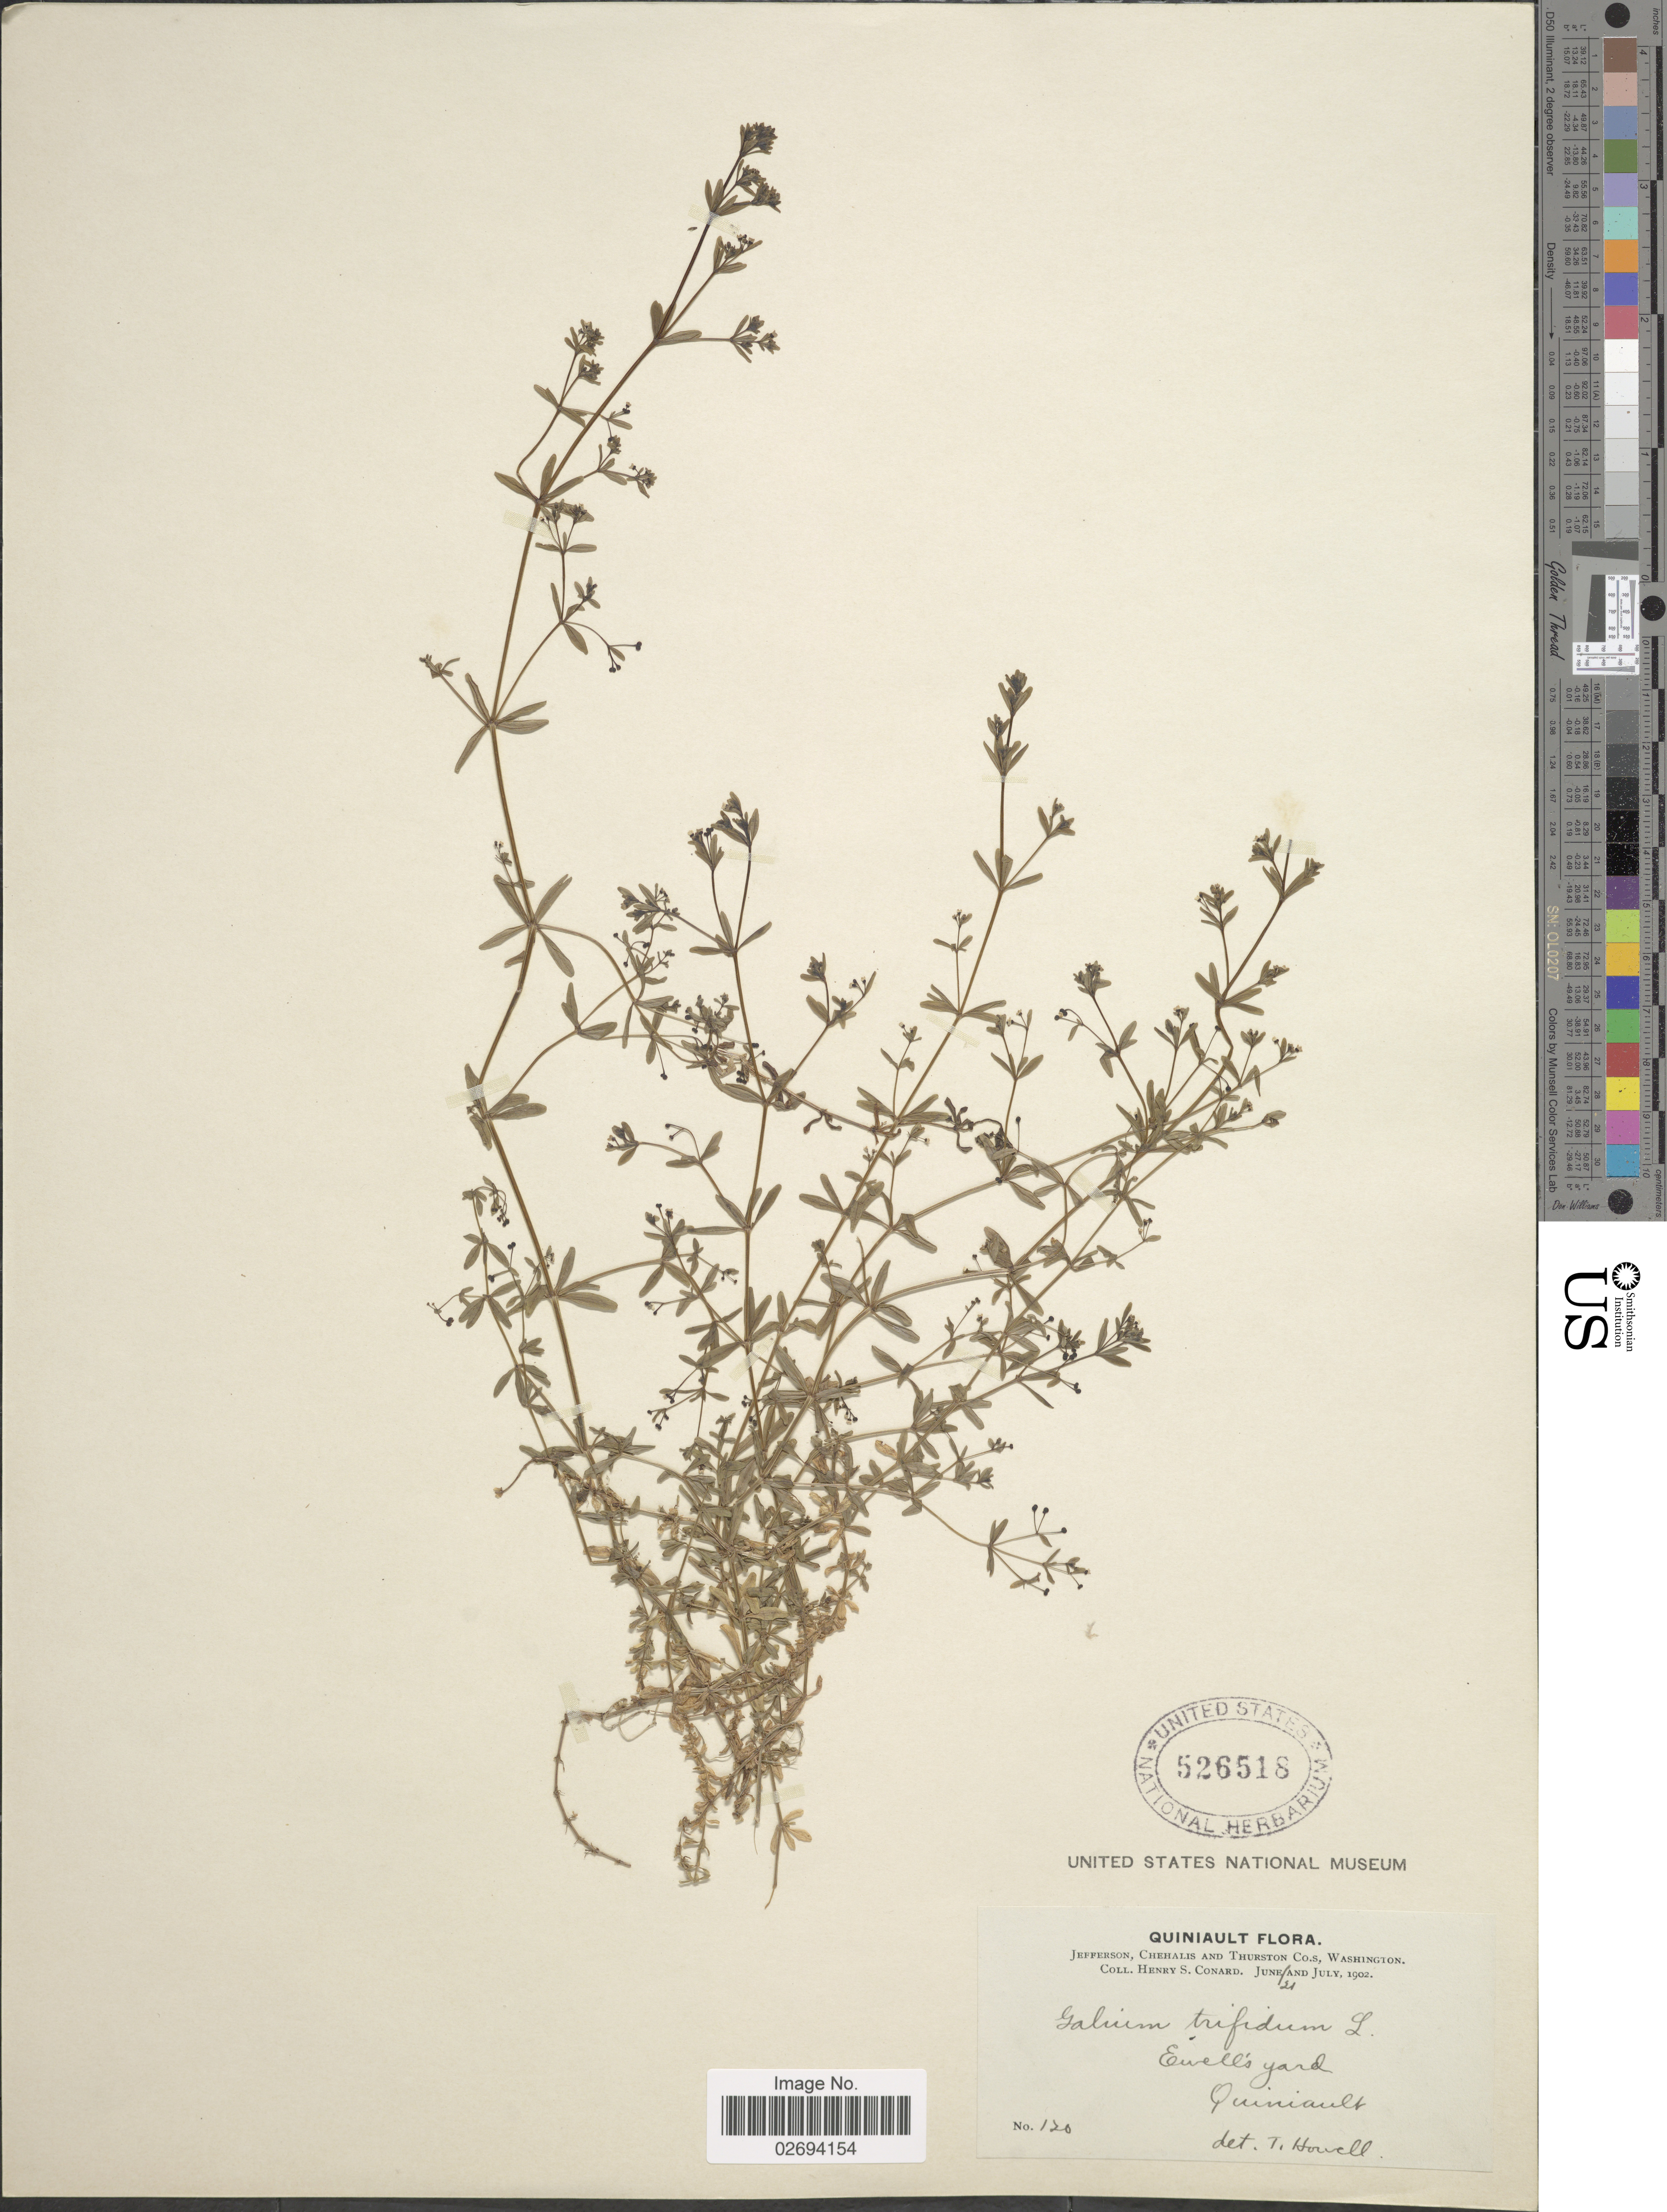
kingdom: Plantae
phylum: Tracheophyta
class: Magnoliopsida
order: Gentianales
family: Rubiaceae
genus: Galium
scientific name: Galium trifidum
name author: L.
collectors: H. S. Conard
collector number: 120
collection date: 1902-06-21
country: United States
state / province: Washington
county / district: Thurston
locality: Jefferson, Chehalis and Thurston Co.s., Ewell's yard, Quiniault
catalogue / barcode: US 526518